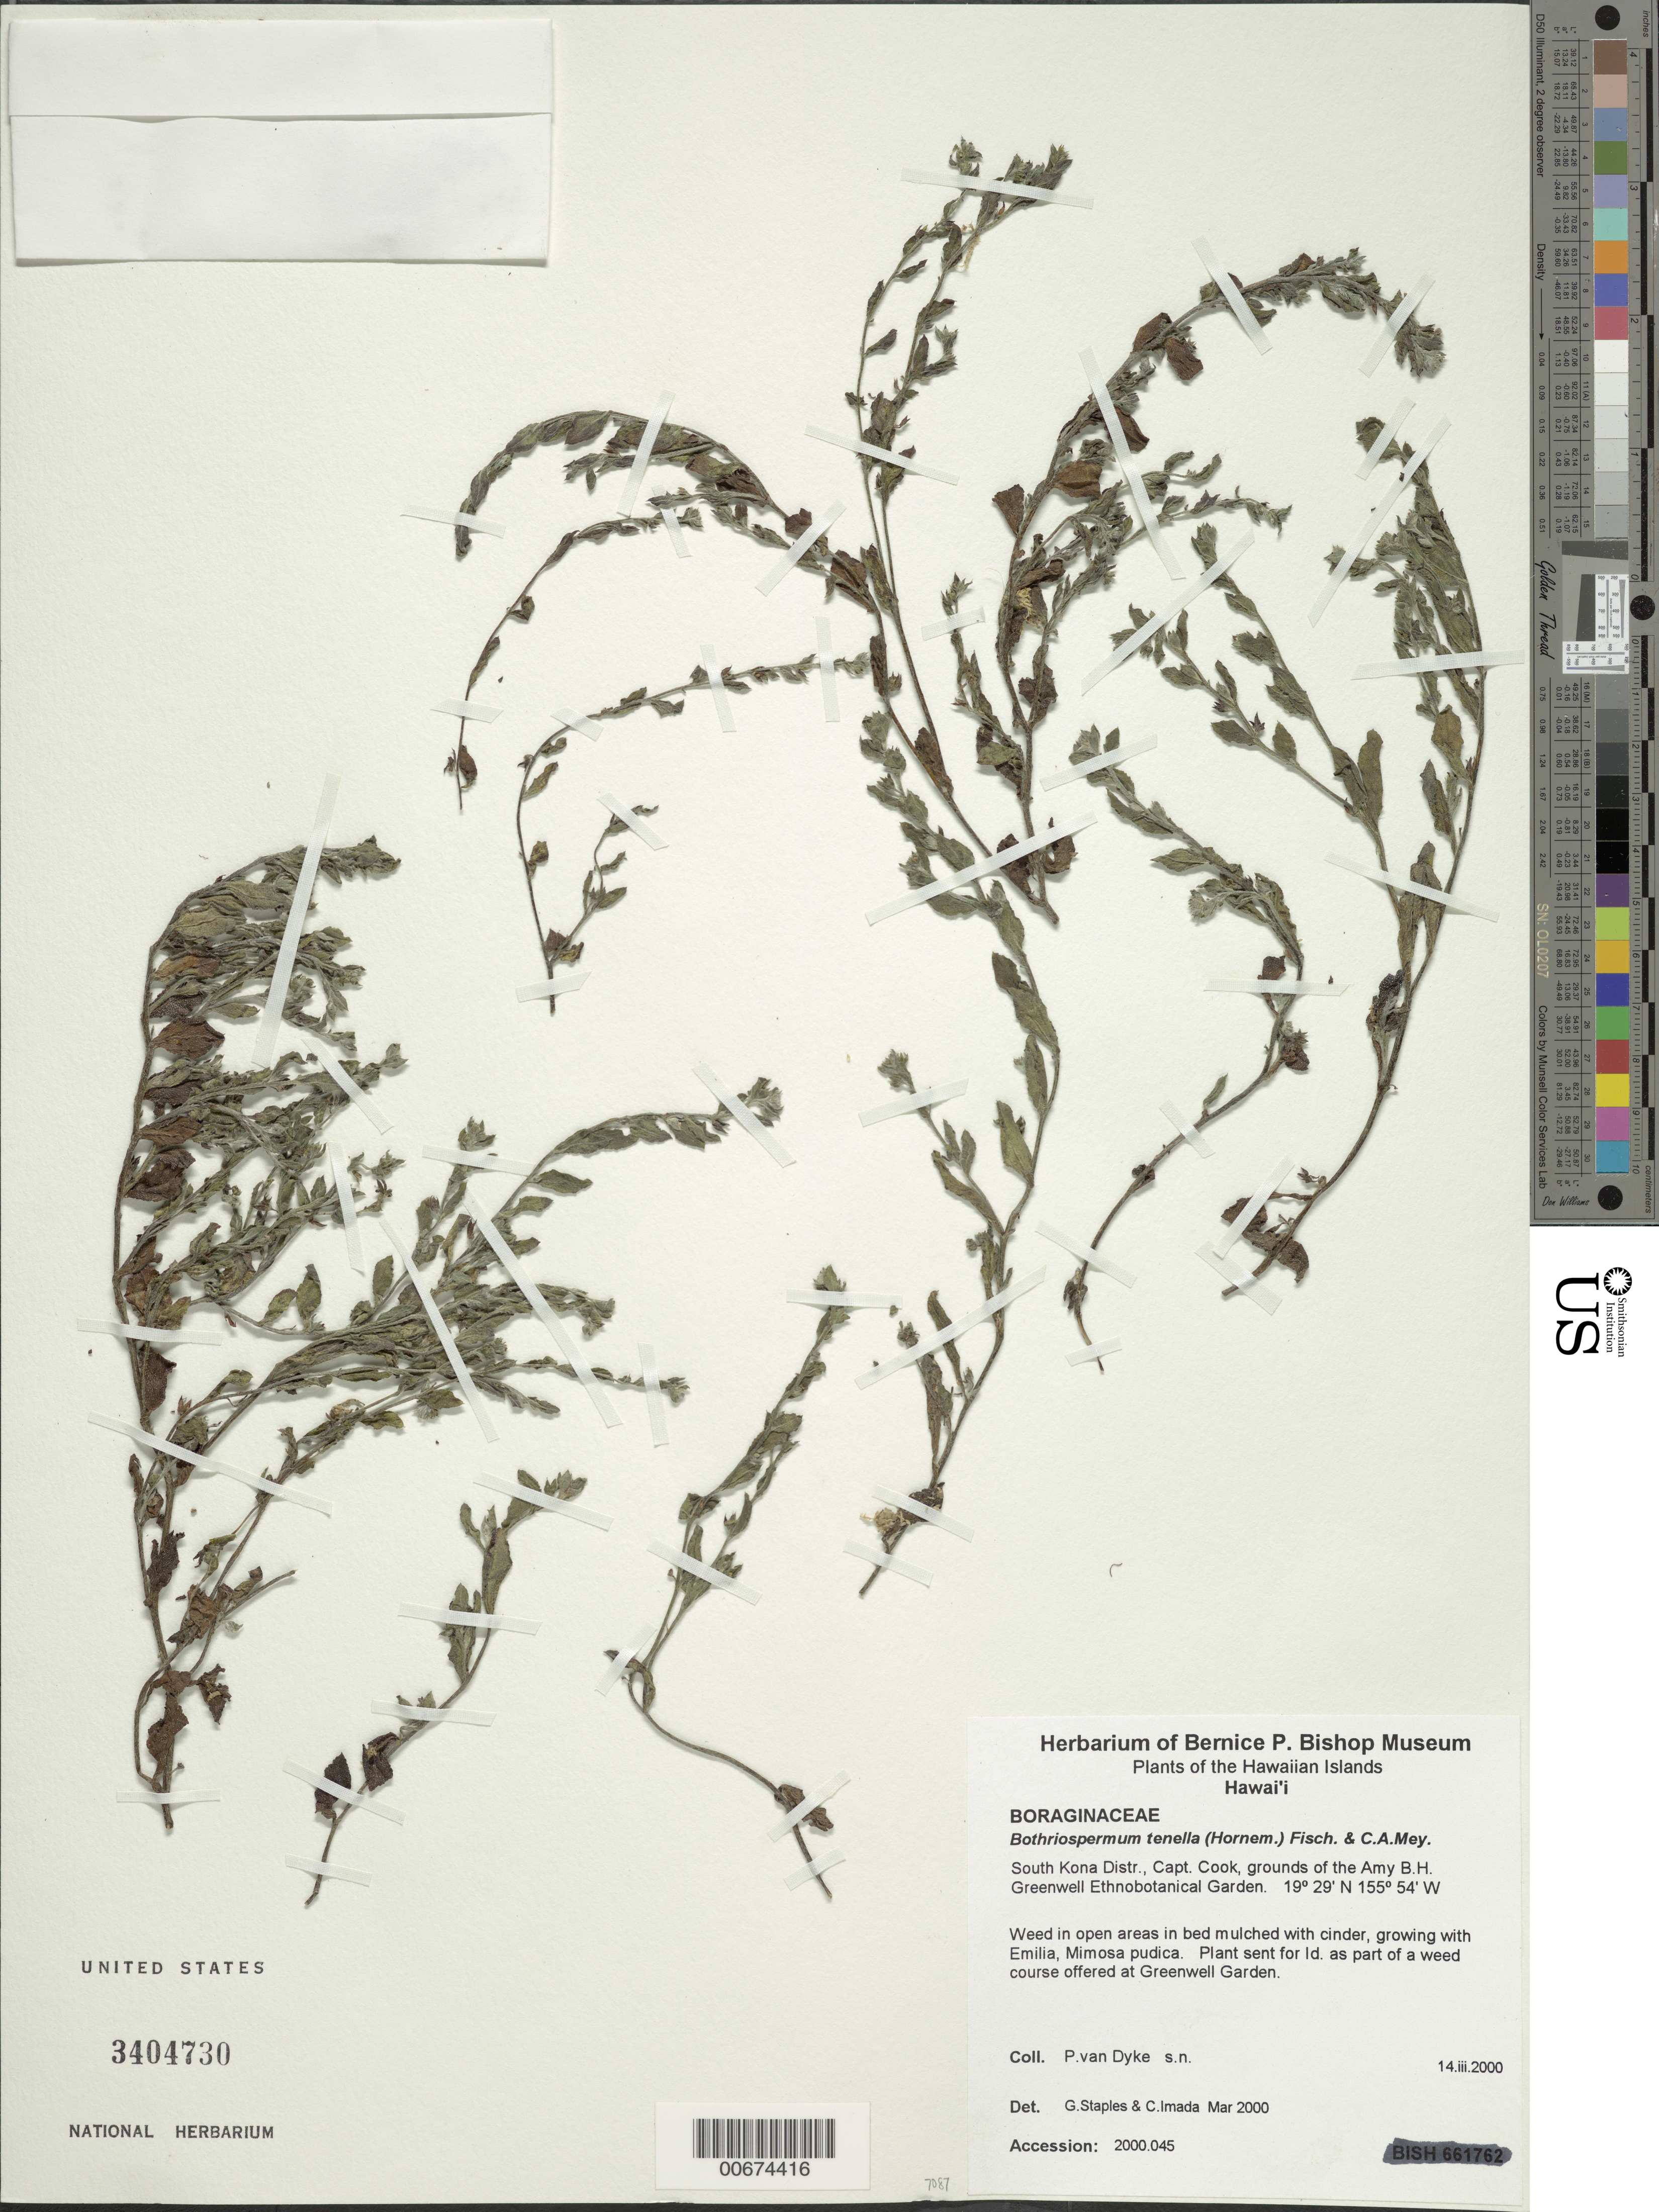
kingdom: Plantae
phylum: Tracheophyta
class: Magnoliopsida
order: Boraginales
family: Boraginaceae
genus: Bothriospermum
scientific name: Bothriospermum tenellum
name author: (Hornem.) Fisch. & C.A. Mey.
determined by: Imada, C.; Staples, G. W.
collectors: P. Van Dyke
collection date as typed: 14 Mar 2000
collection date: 2000-03-14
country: United States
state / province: Hawaii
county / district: Hawaii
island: Hawaii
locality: South Kona Distr., Capt. Cook, grounds of the Amy B.H. Greenwell Ethnobotanical Garden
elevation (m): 450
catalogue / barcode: US 3404730